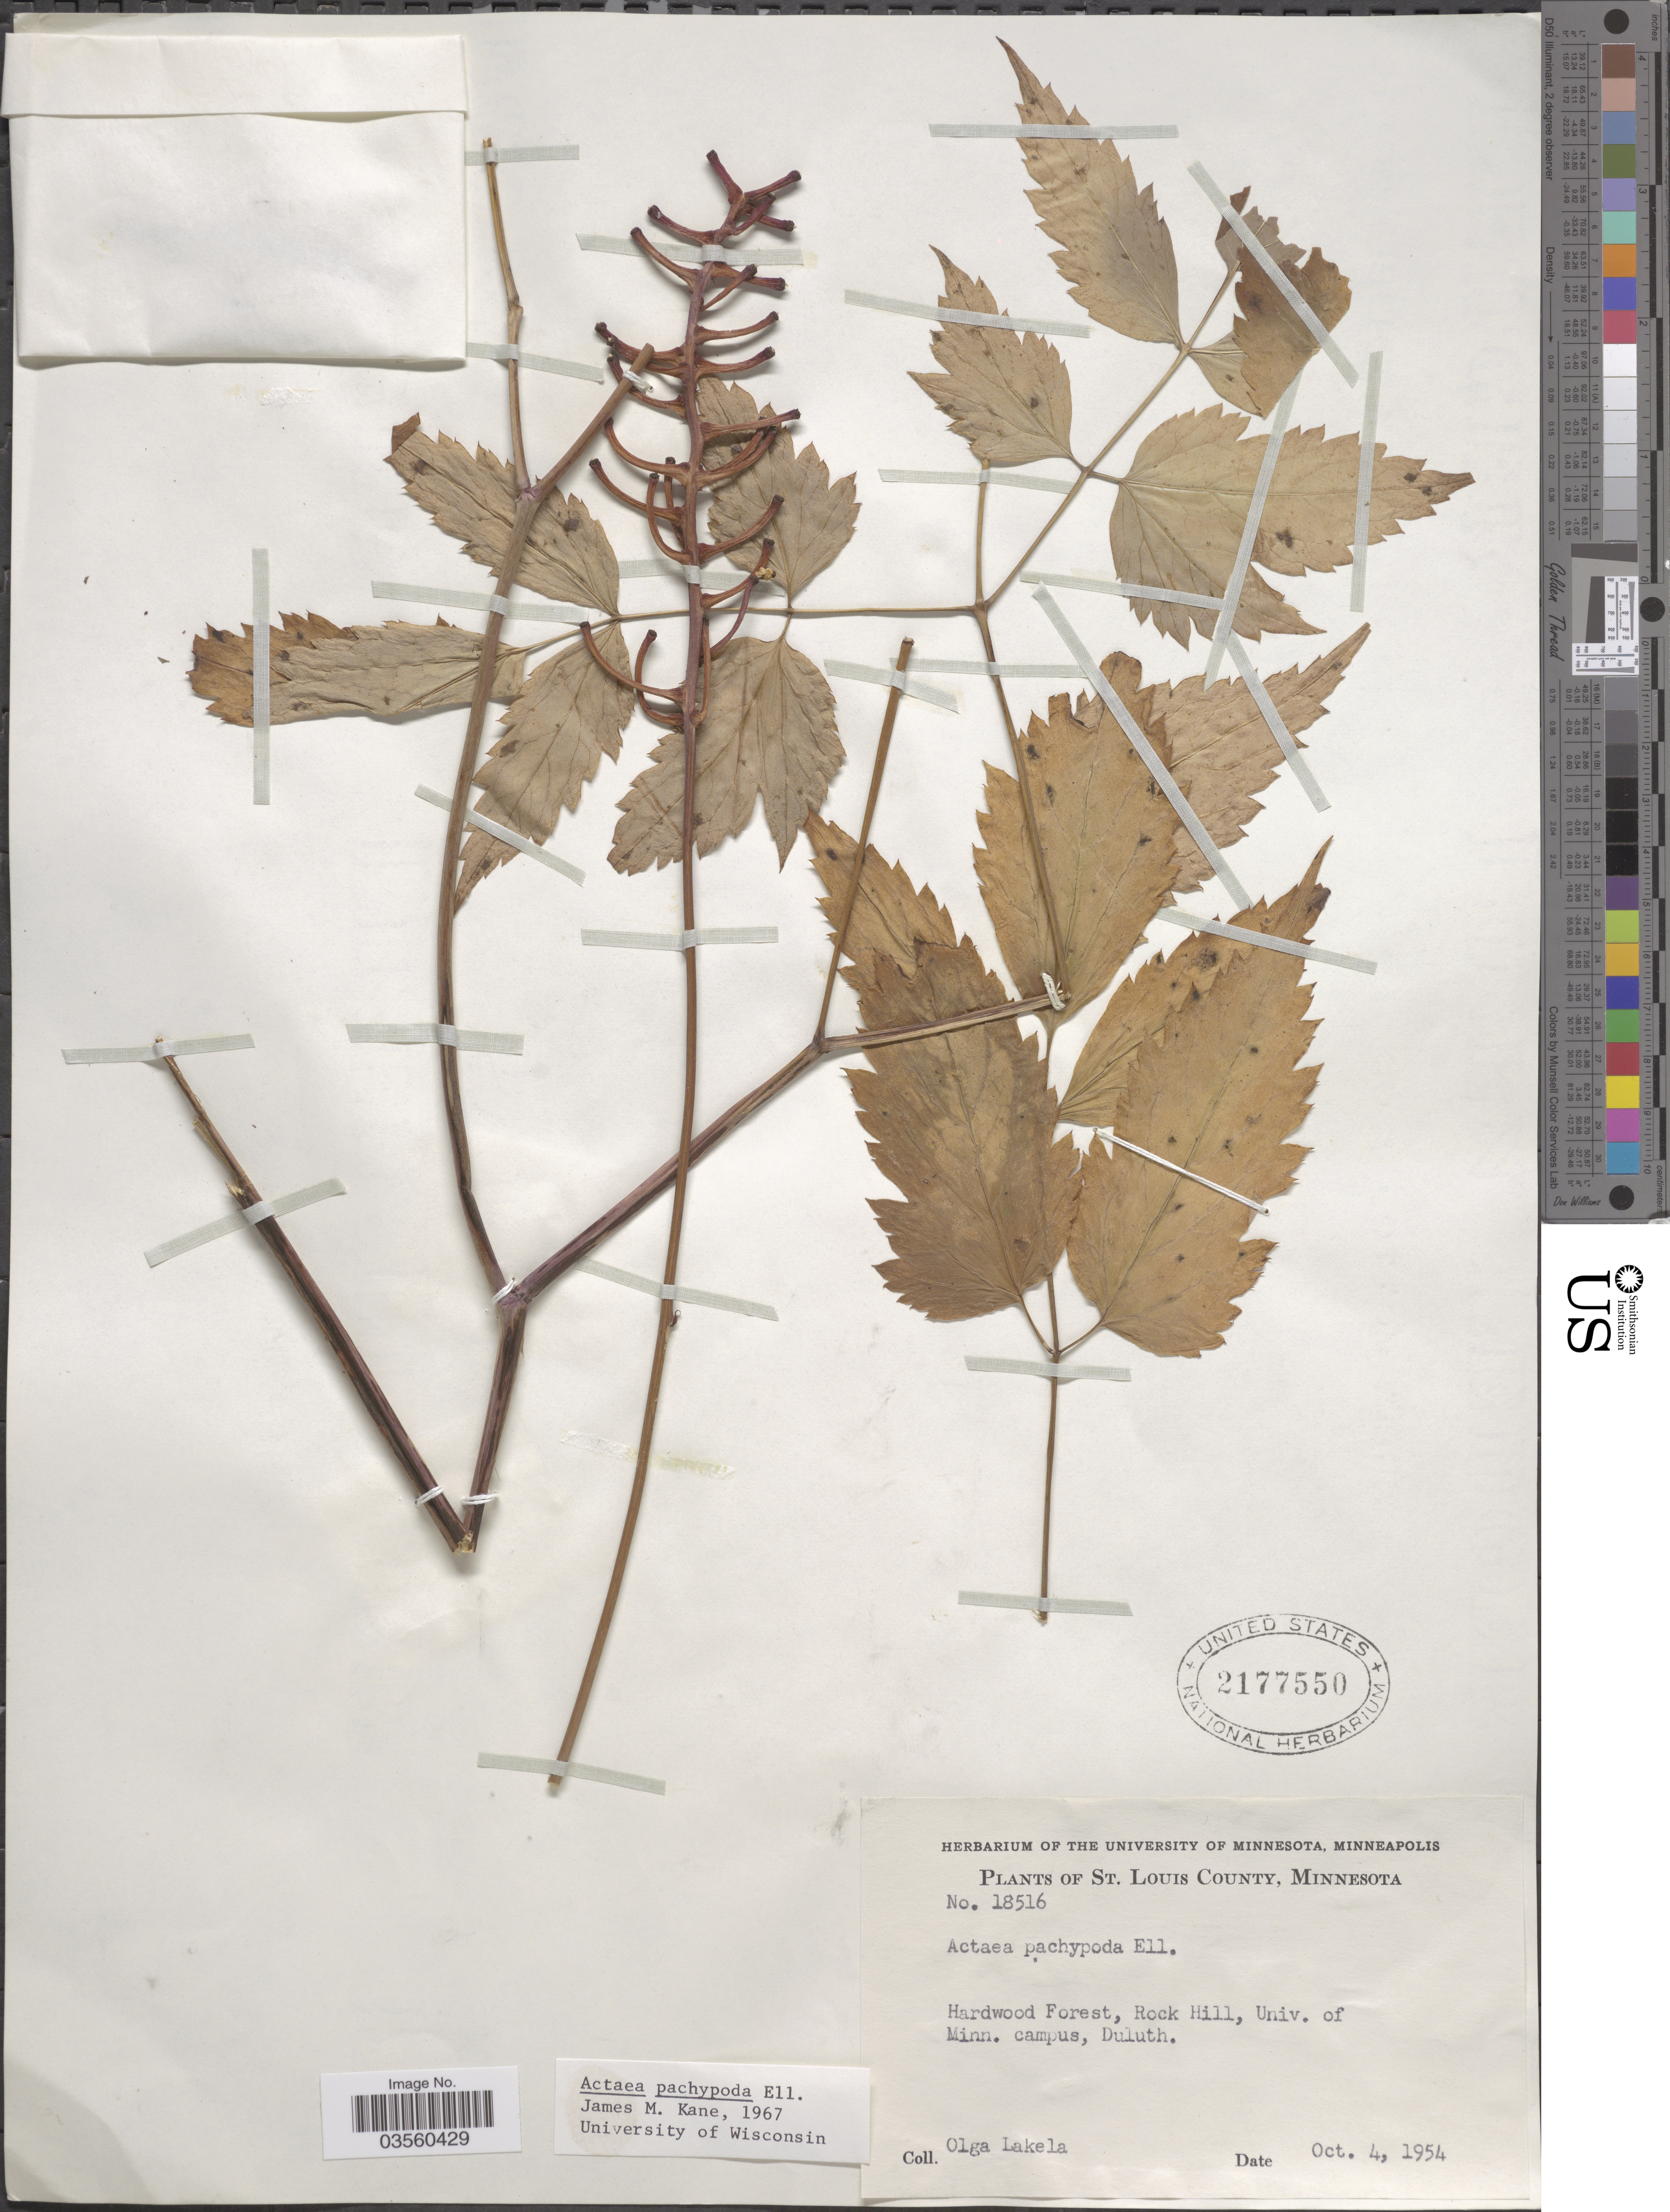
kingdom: Plantae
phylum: Tracheophyta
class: Magnoliopsida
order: Ranunculales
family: Ranunculaceae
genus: Actaea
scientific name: Actaea pachypoda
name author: Elliott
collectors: O. K. Lakela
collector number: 18516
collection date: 1954-10-04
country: United States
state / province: Minnesota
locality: St. Louis County. Hardwood Forest, Rock Hill, Univ. of Minn. campus, Duluth.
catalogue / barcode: US 2177550